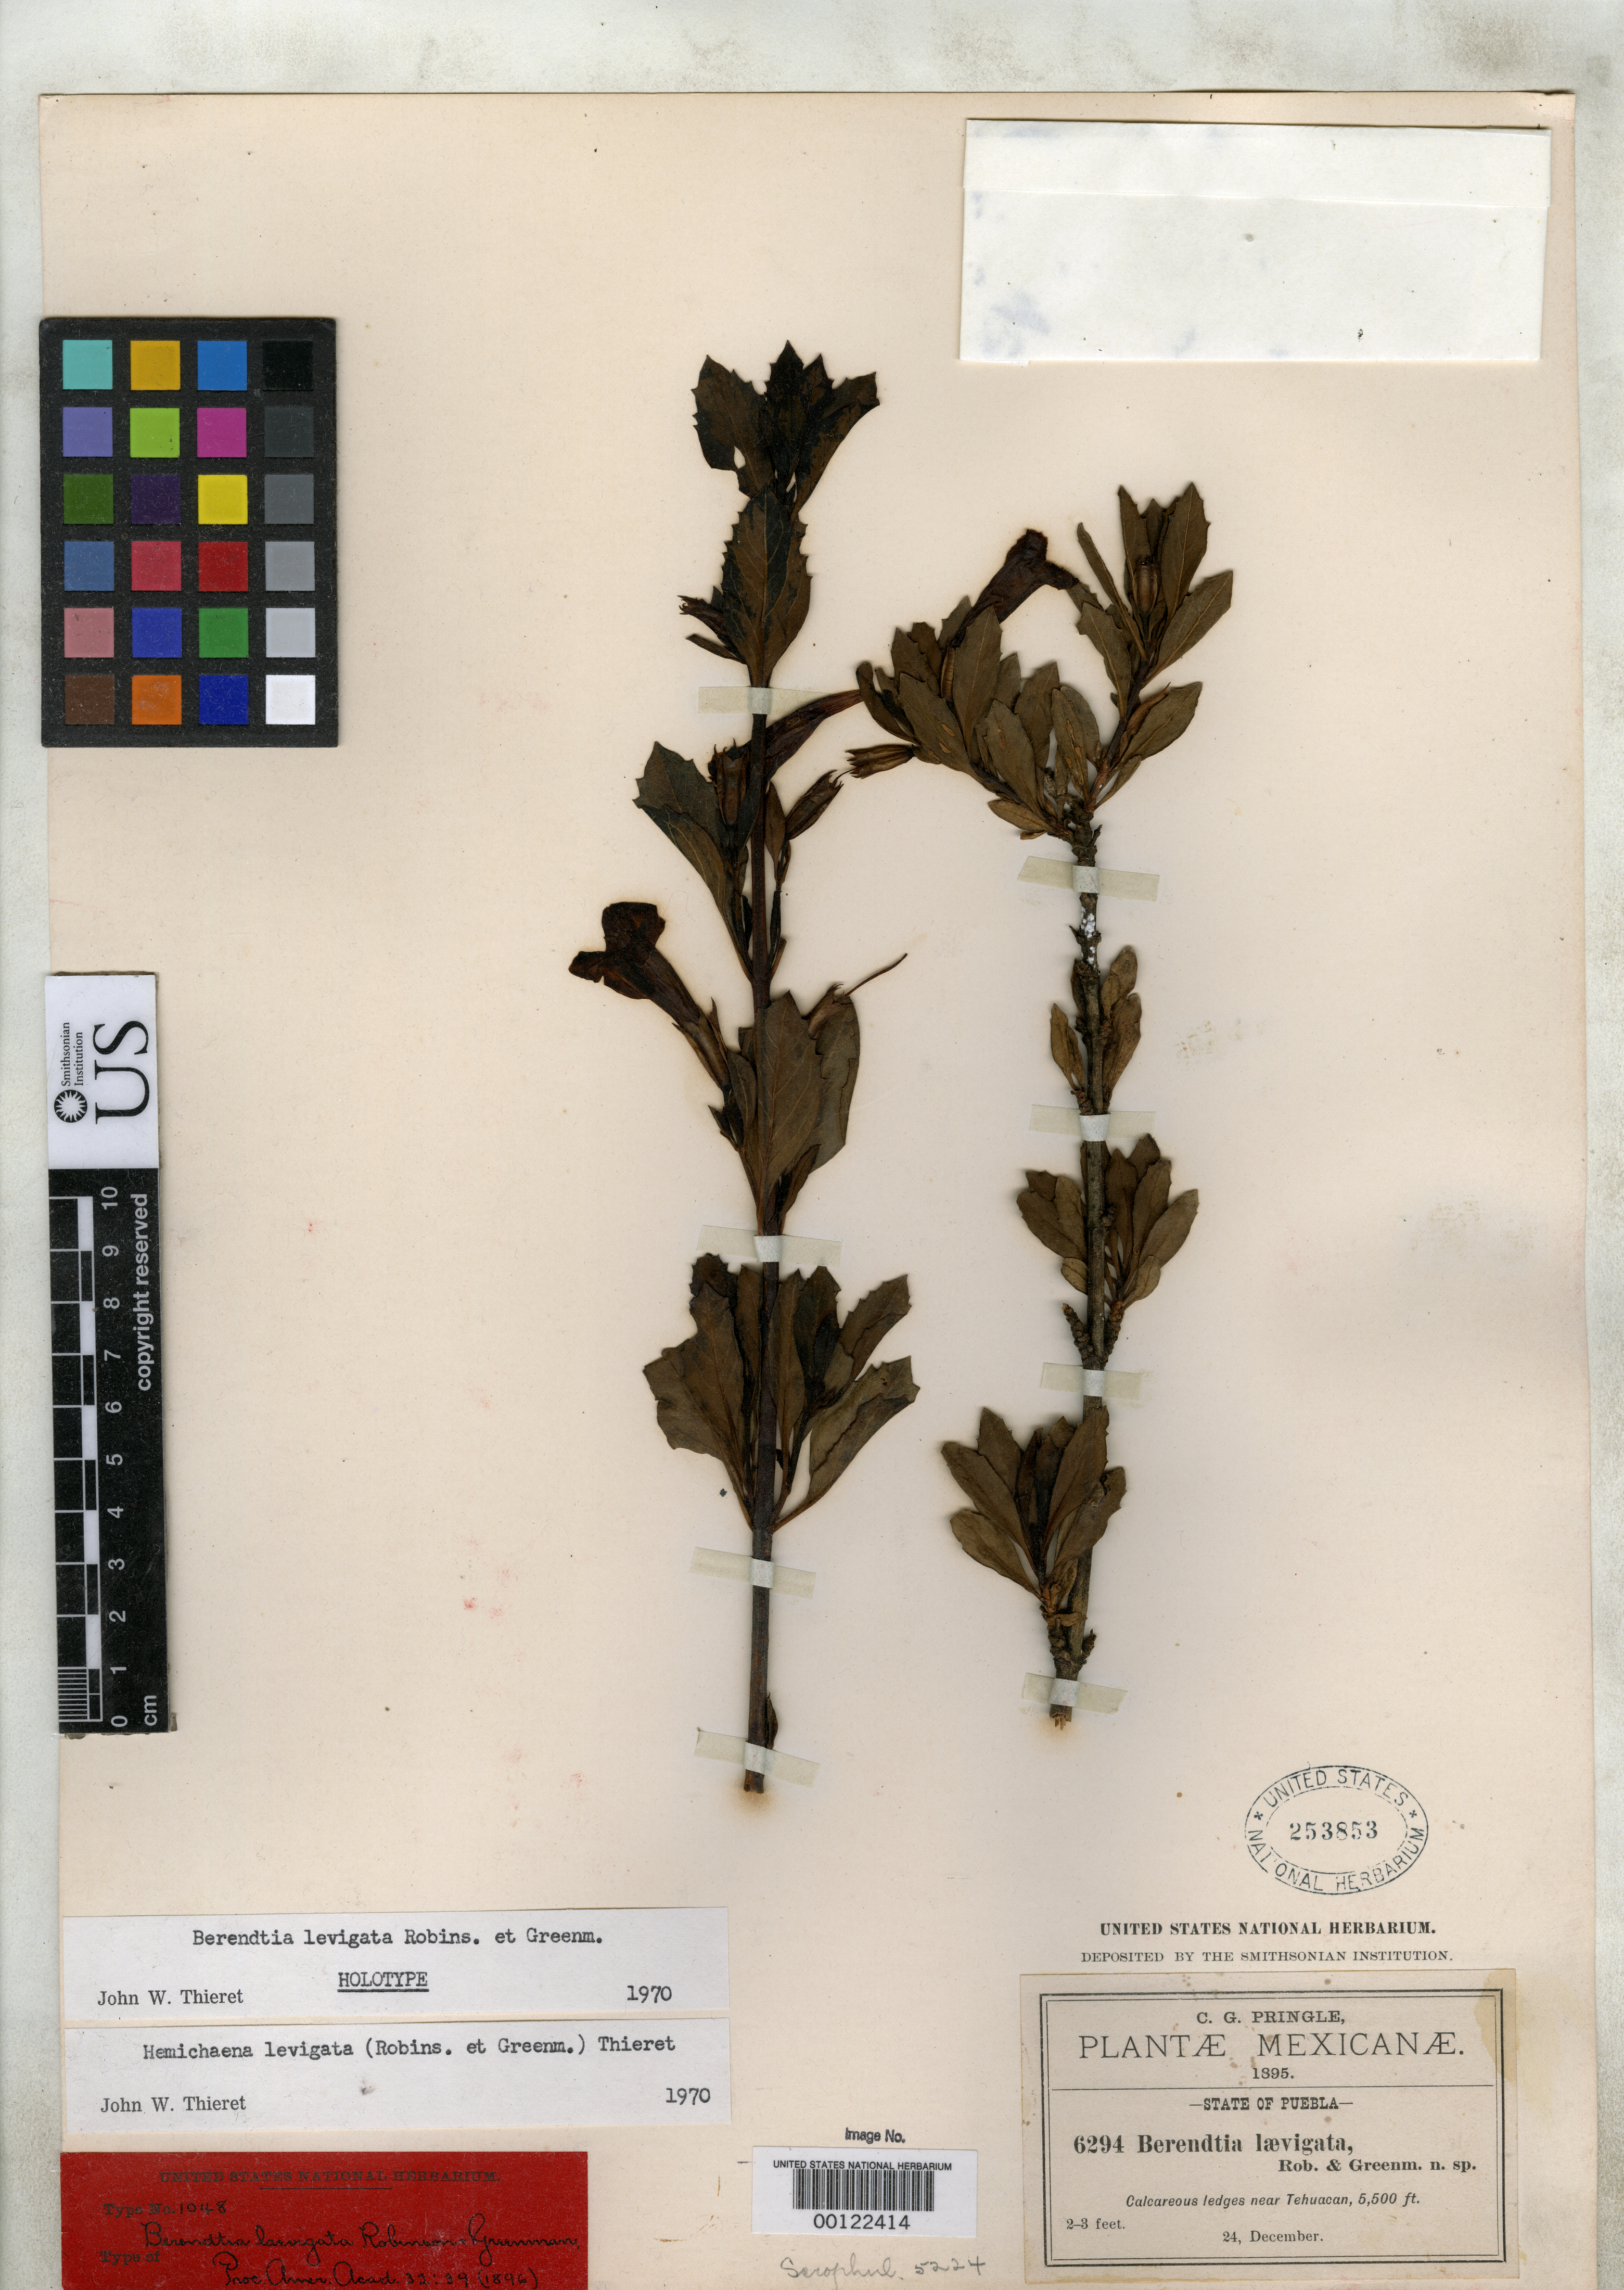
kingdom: Plantae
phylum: Tracheophyta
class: Magnoliopsida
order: Lamiales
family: Phrymaceae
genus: Berendtia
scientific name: Berendtia levigata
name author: B.L. Rob. & Greenm.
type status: Isotype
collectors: C. G. Pringle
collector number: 6294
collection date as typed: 24 Dec 1895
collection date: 1895-12-24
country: Mexico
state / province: Puebla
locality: Near Tehuacan.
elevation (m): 1676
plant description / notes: Specimen annotated (1970) and cited (1972, Fieldiana Bot.) by J.W. Thieret as "holotype" but the duplicate at GH is surely to be considered the holotype.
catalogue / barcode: US 253853